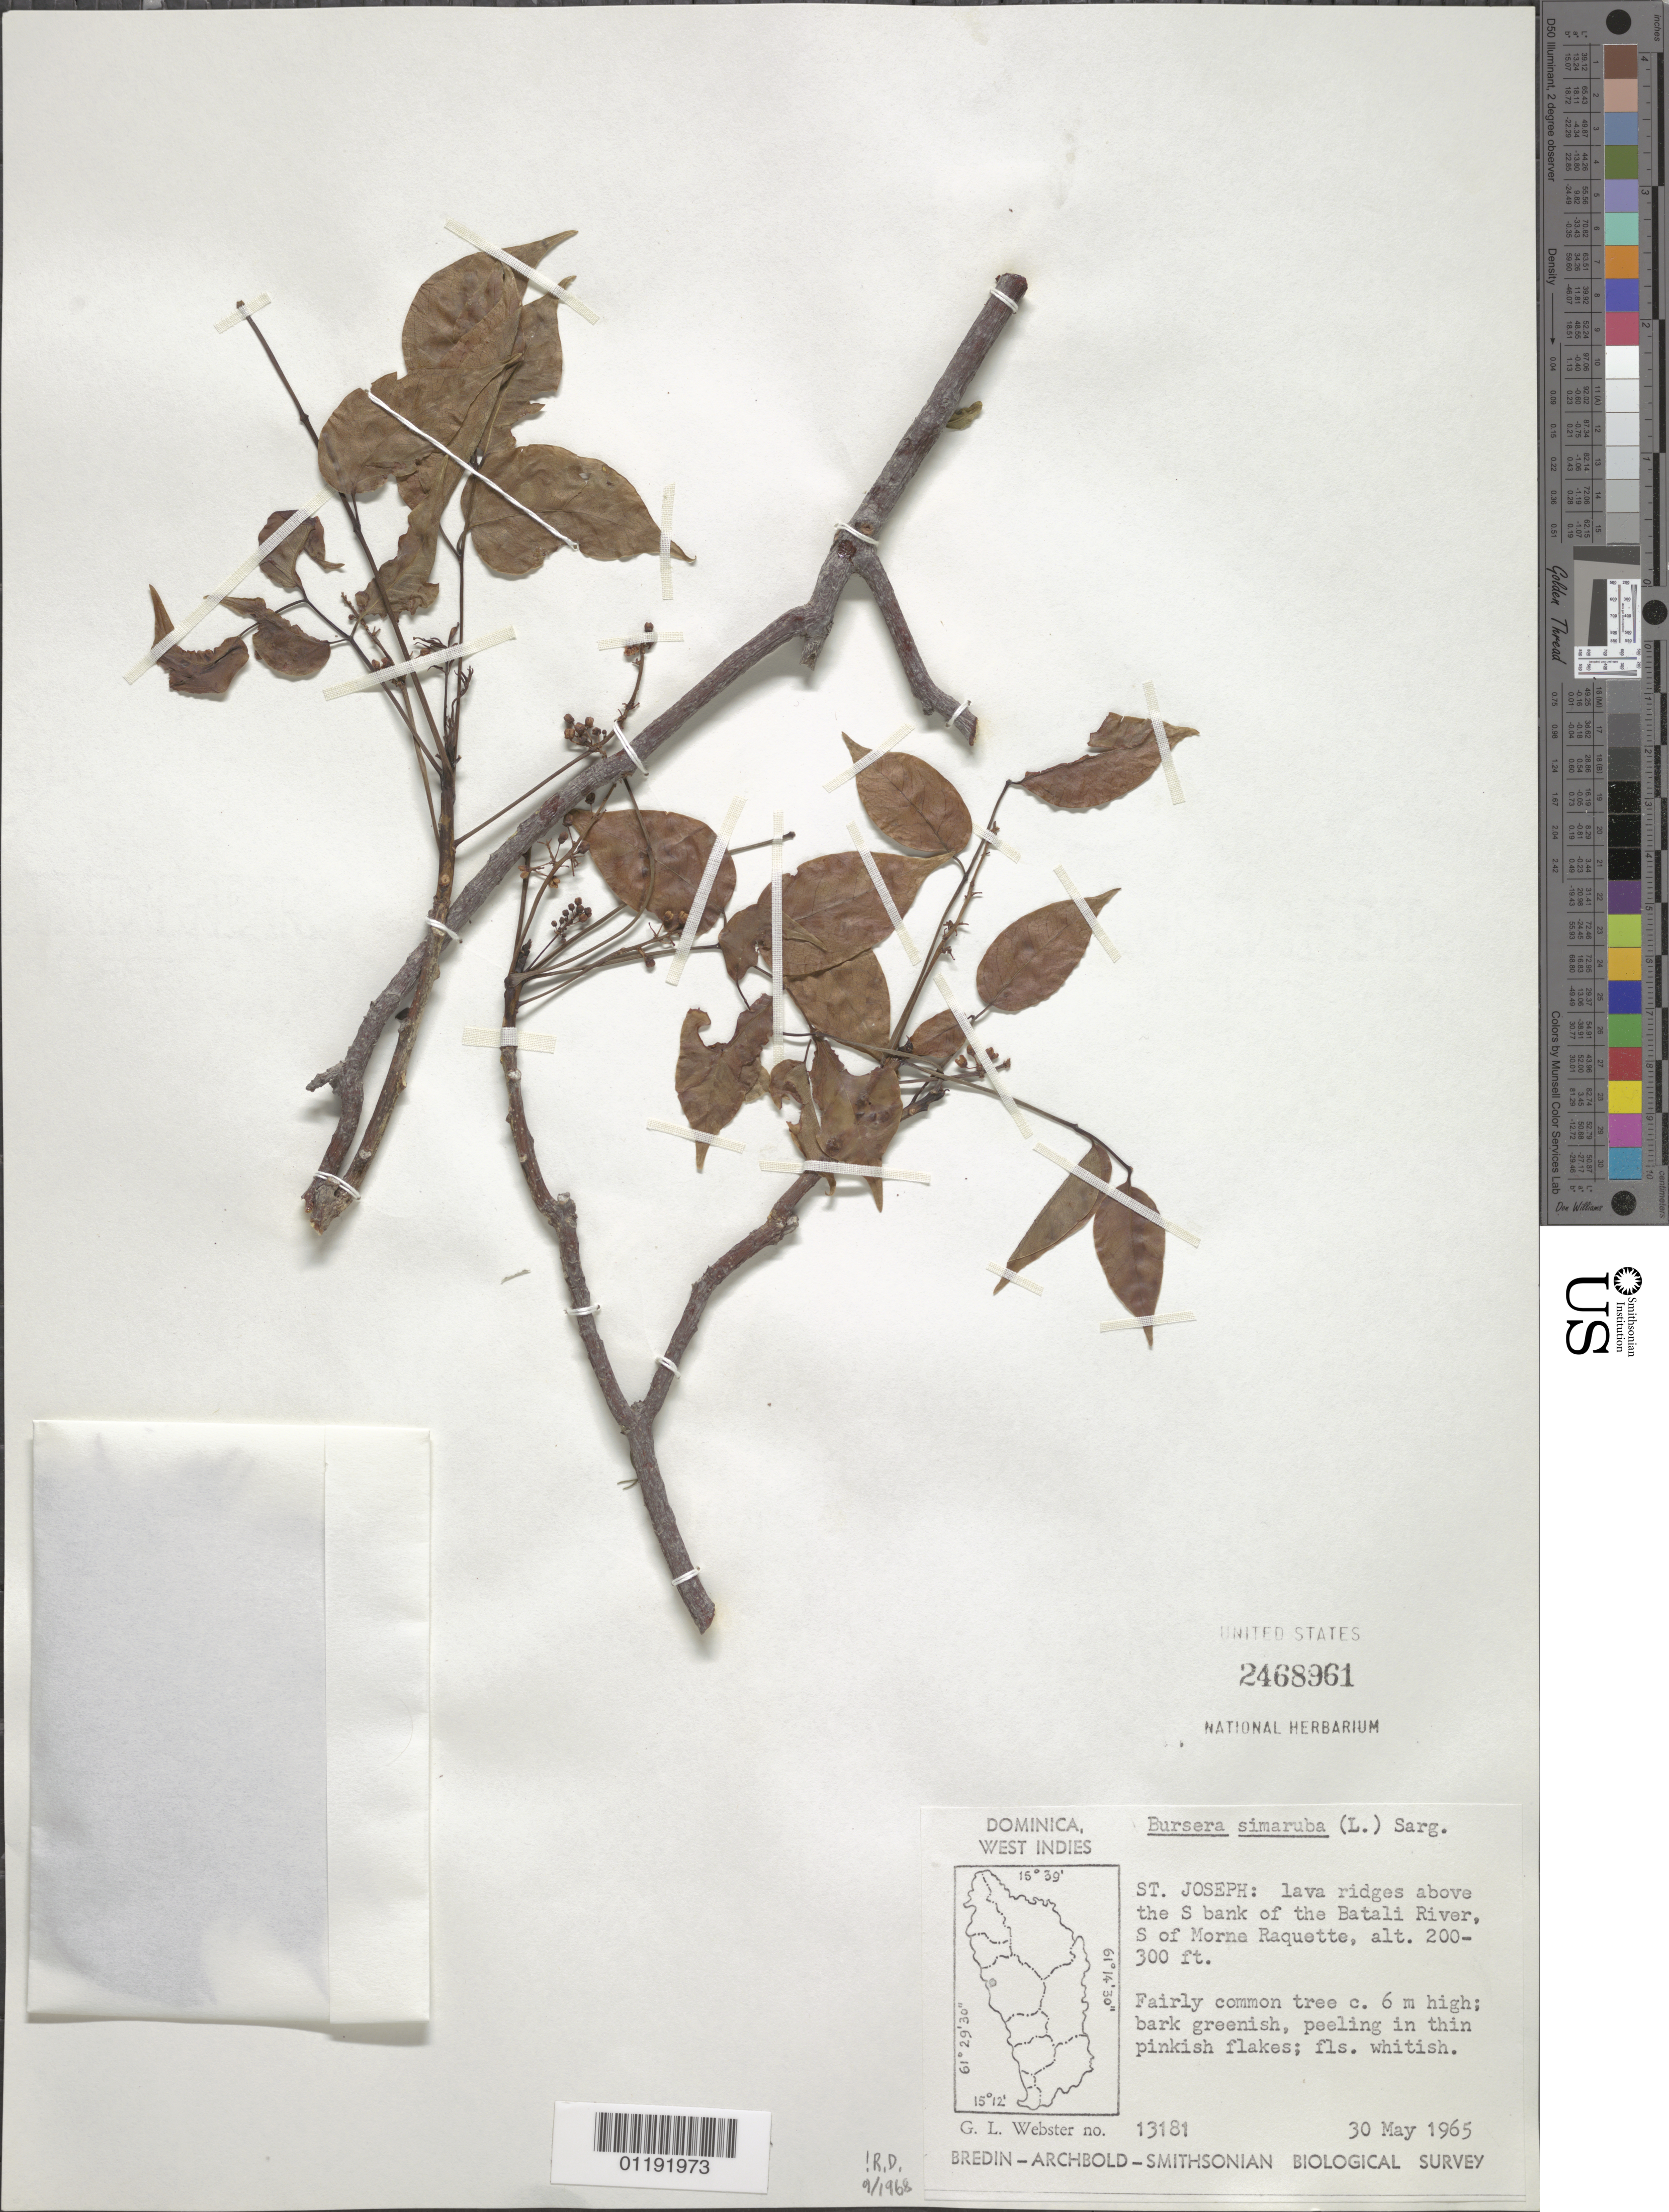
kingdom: Plantae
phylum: Tracheophyta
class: Magnoliopsida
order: Sapindales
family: Burseraceae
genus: Bursera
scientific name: Bursera simaruba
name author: (L.) Sarg.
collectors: G. L. Webster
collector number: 13181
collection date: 1965-05-30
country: Dominica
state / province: St. Joseph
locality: Lava ridges above S bank of the Batali River, S of Morne Raquette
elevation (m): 200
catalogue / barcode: US 2468961